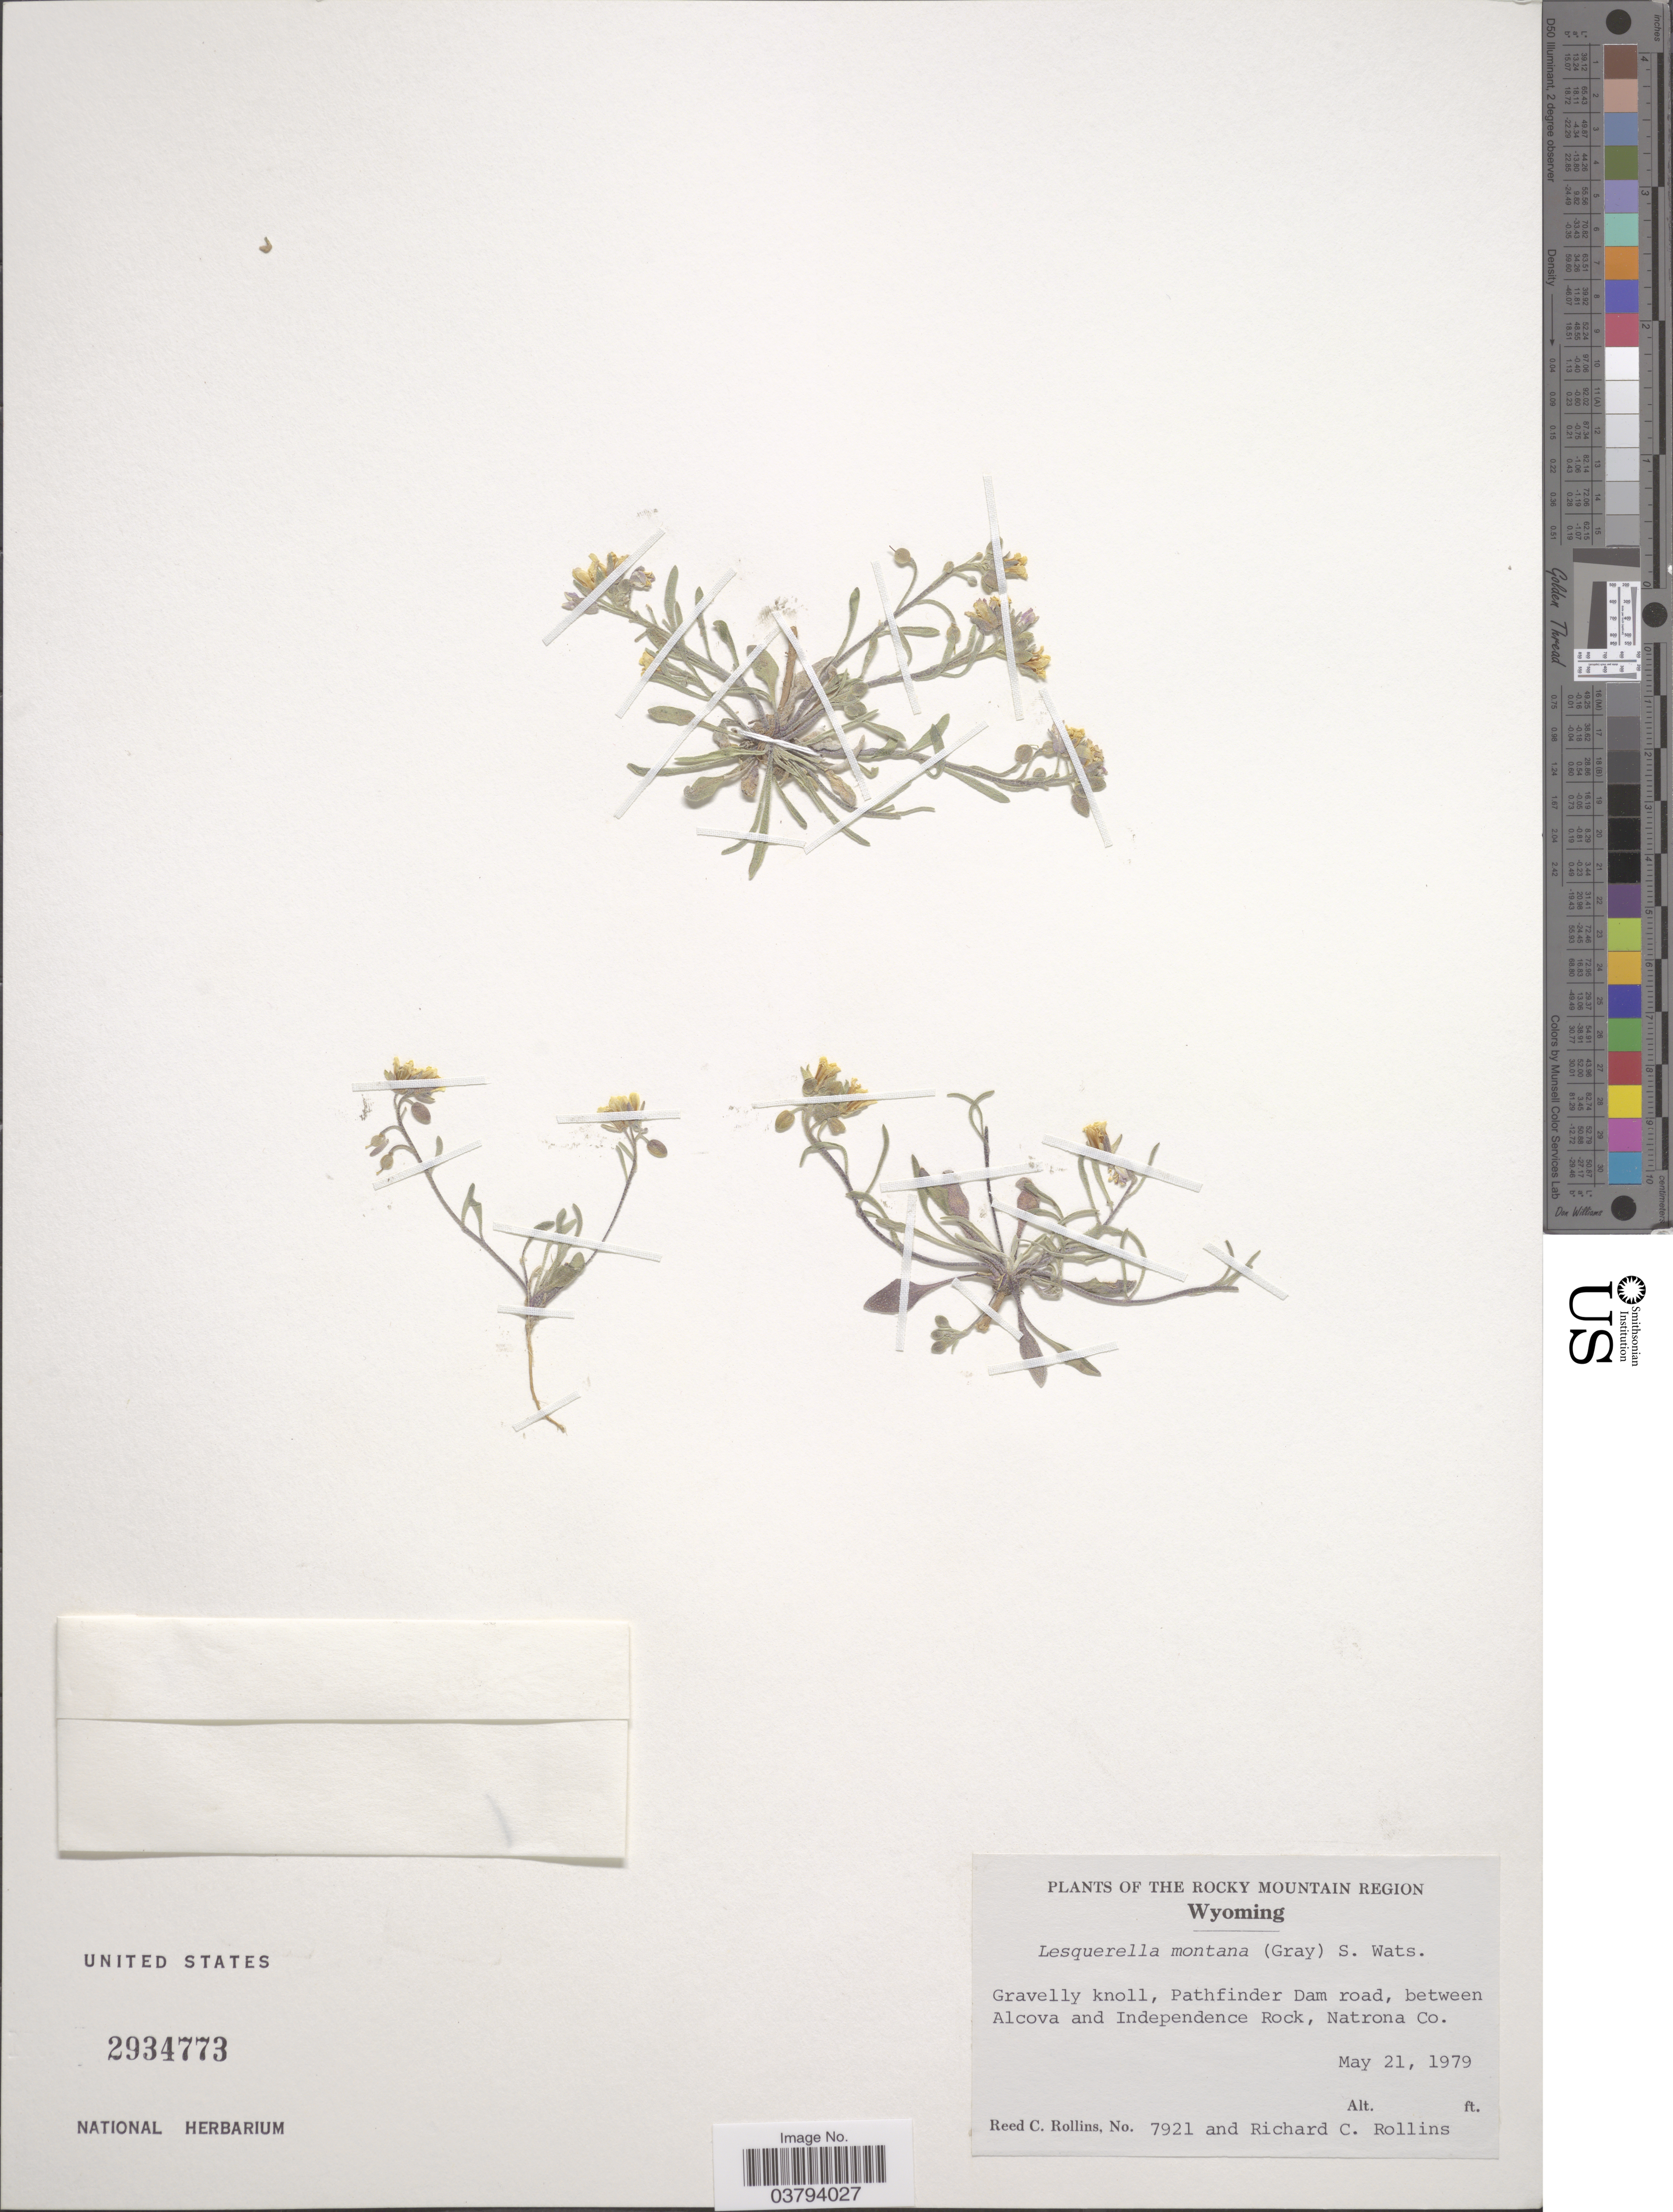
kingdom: Plantae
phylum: Tracheophyta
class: Magnoliopsida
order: Brassicales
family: Brassicaceae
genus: Lesquerella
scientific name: Lesquerella montana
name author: (A. Gray) S. Watson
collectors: R. C. Rollins & R. C. Rollins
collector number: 7921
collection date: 1979-05-21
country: United States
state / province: Wyoming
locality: The Rocky Mountain Region. Pathfinder Dam road, between Alcova and Independence Rock, Natrona Co.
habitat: gravelly knoll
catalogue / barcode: US 2934773